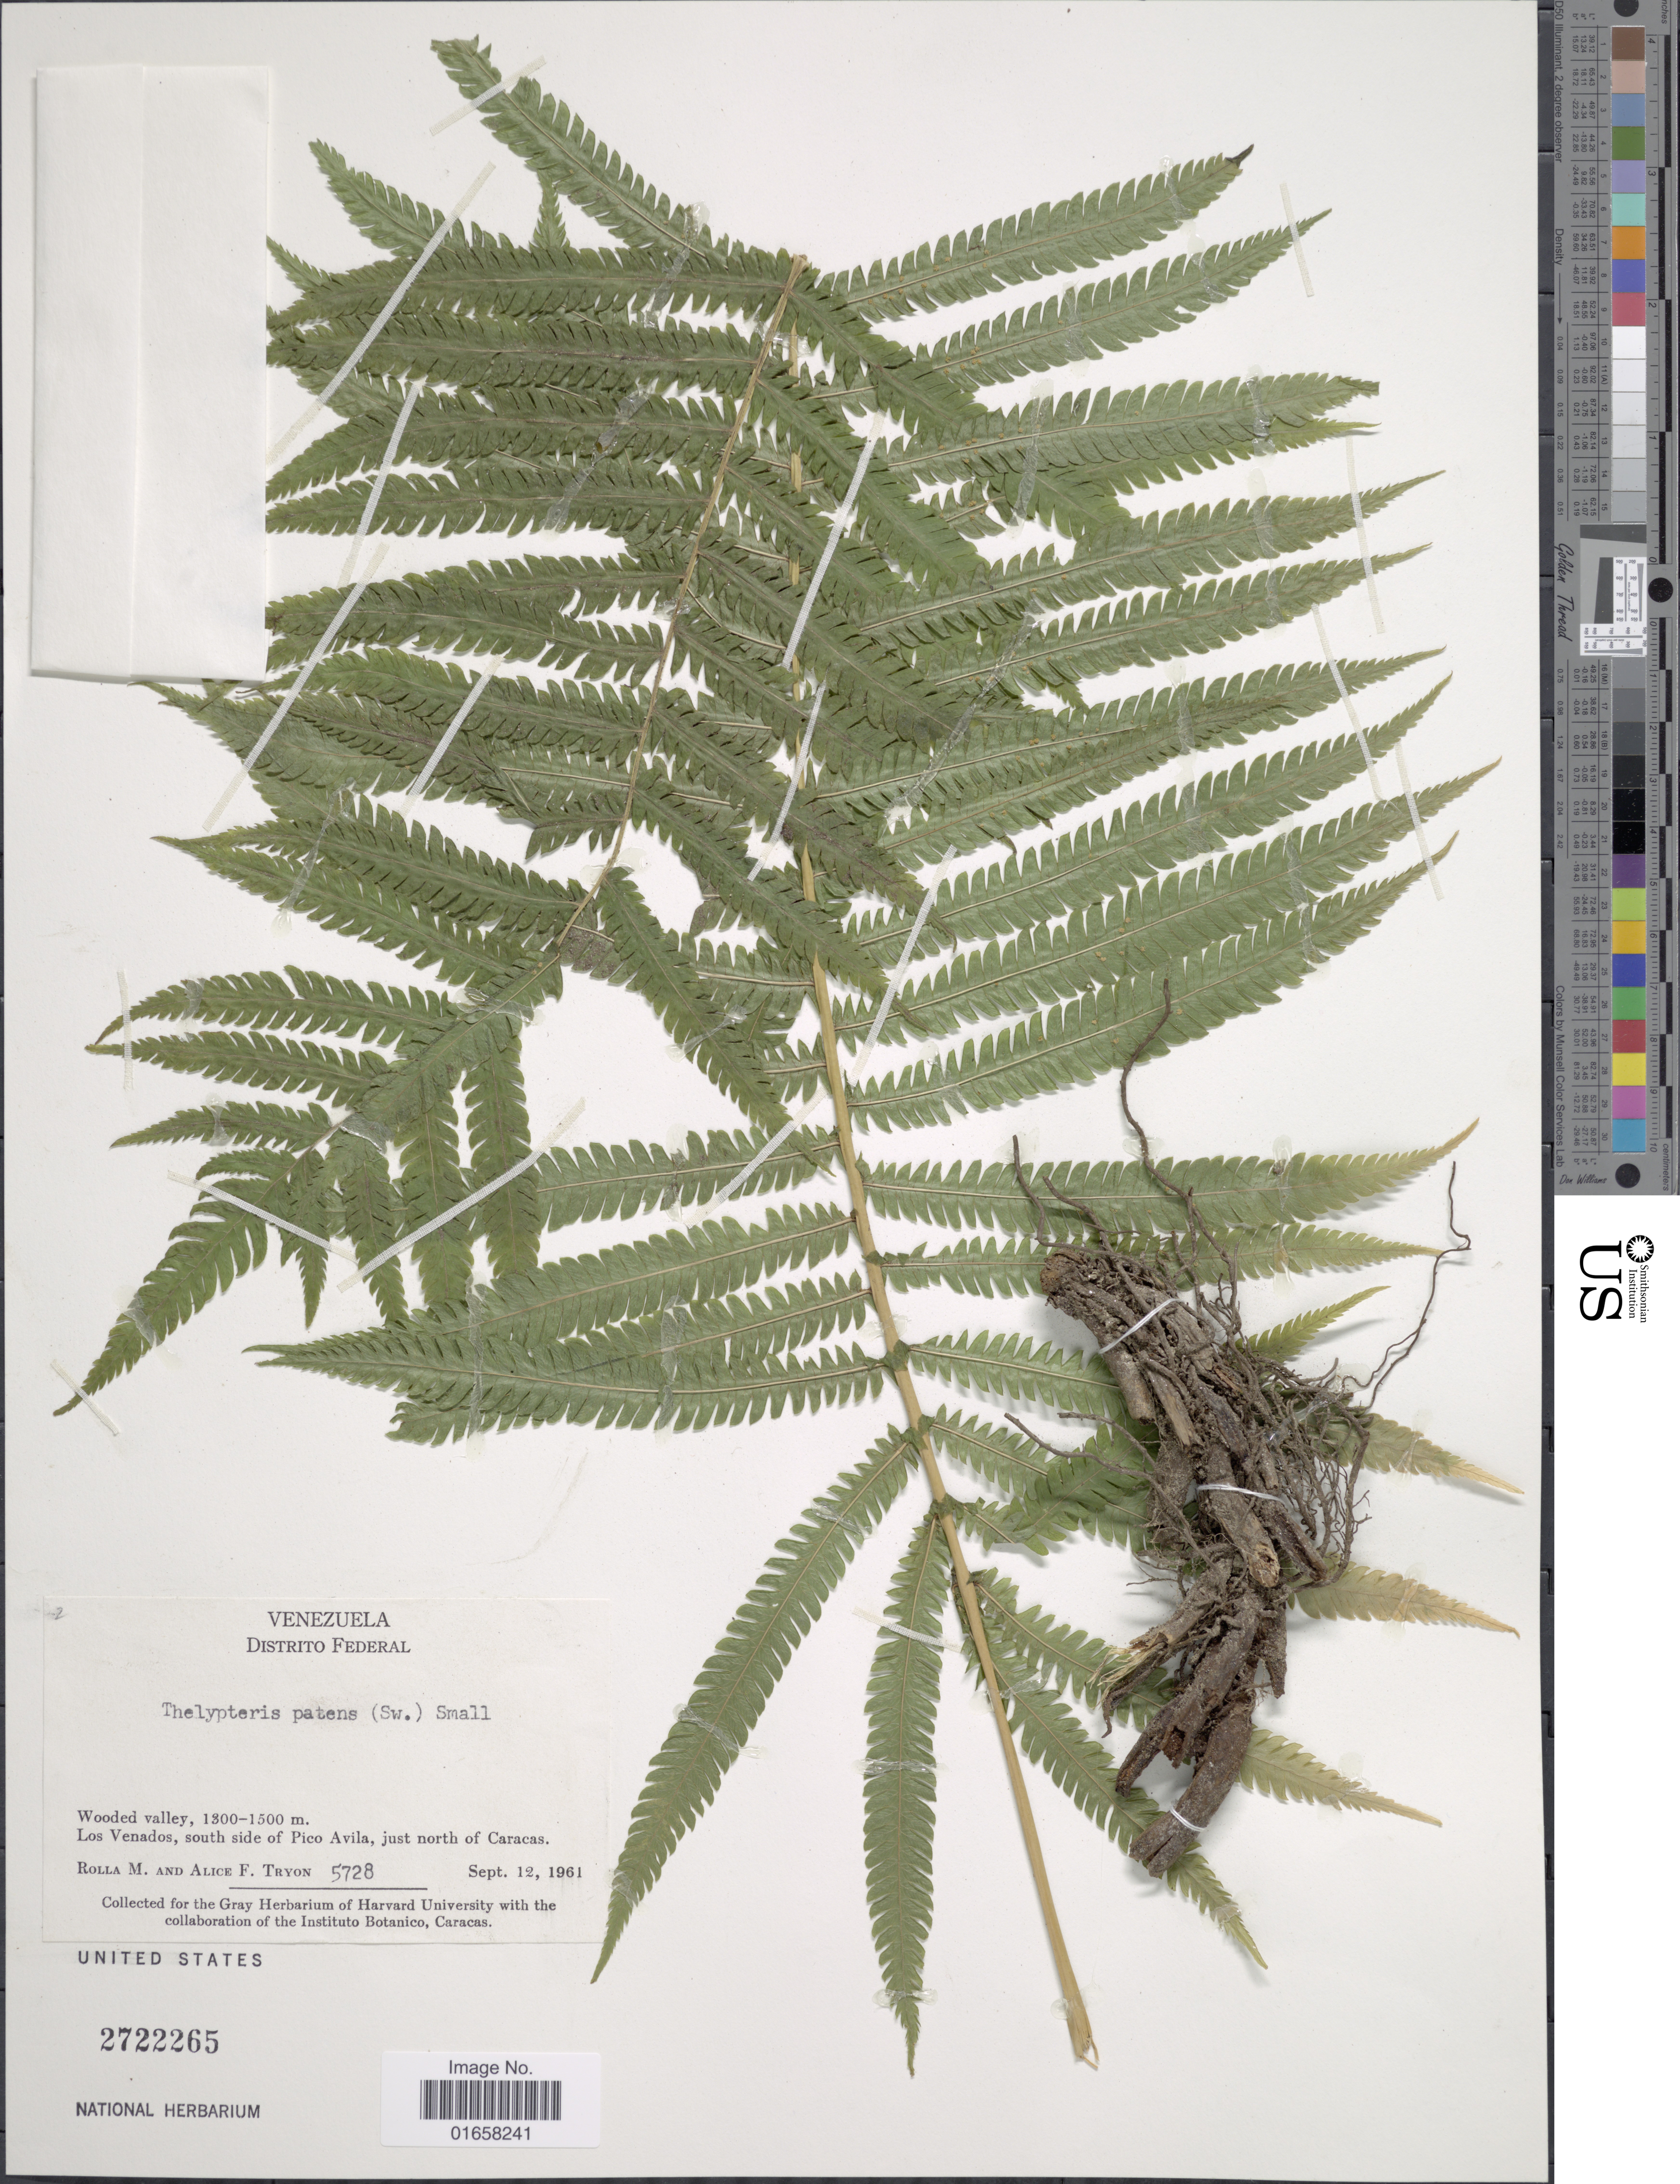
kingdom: Plantae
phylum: Tracheophyta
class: Polypodiopsida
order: Polypodiales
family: Thelypteridaceae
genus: Christella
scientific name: Christella patens var. patens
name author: (Sw.) Holttum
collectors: M. Rolla & A. F. Tryon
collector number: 5728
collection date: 1961-09-12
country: Venezuela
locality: Distrito Federal: Wooded valley. Los Venados, south side of Pico Avila, just north of Caracas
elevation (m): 1300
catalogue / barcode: US 2722265